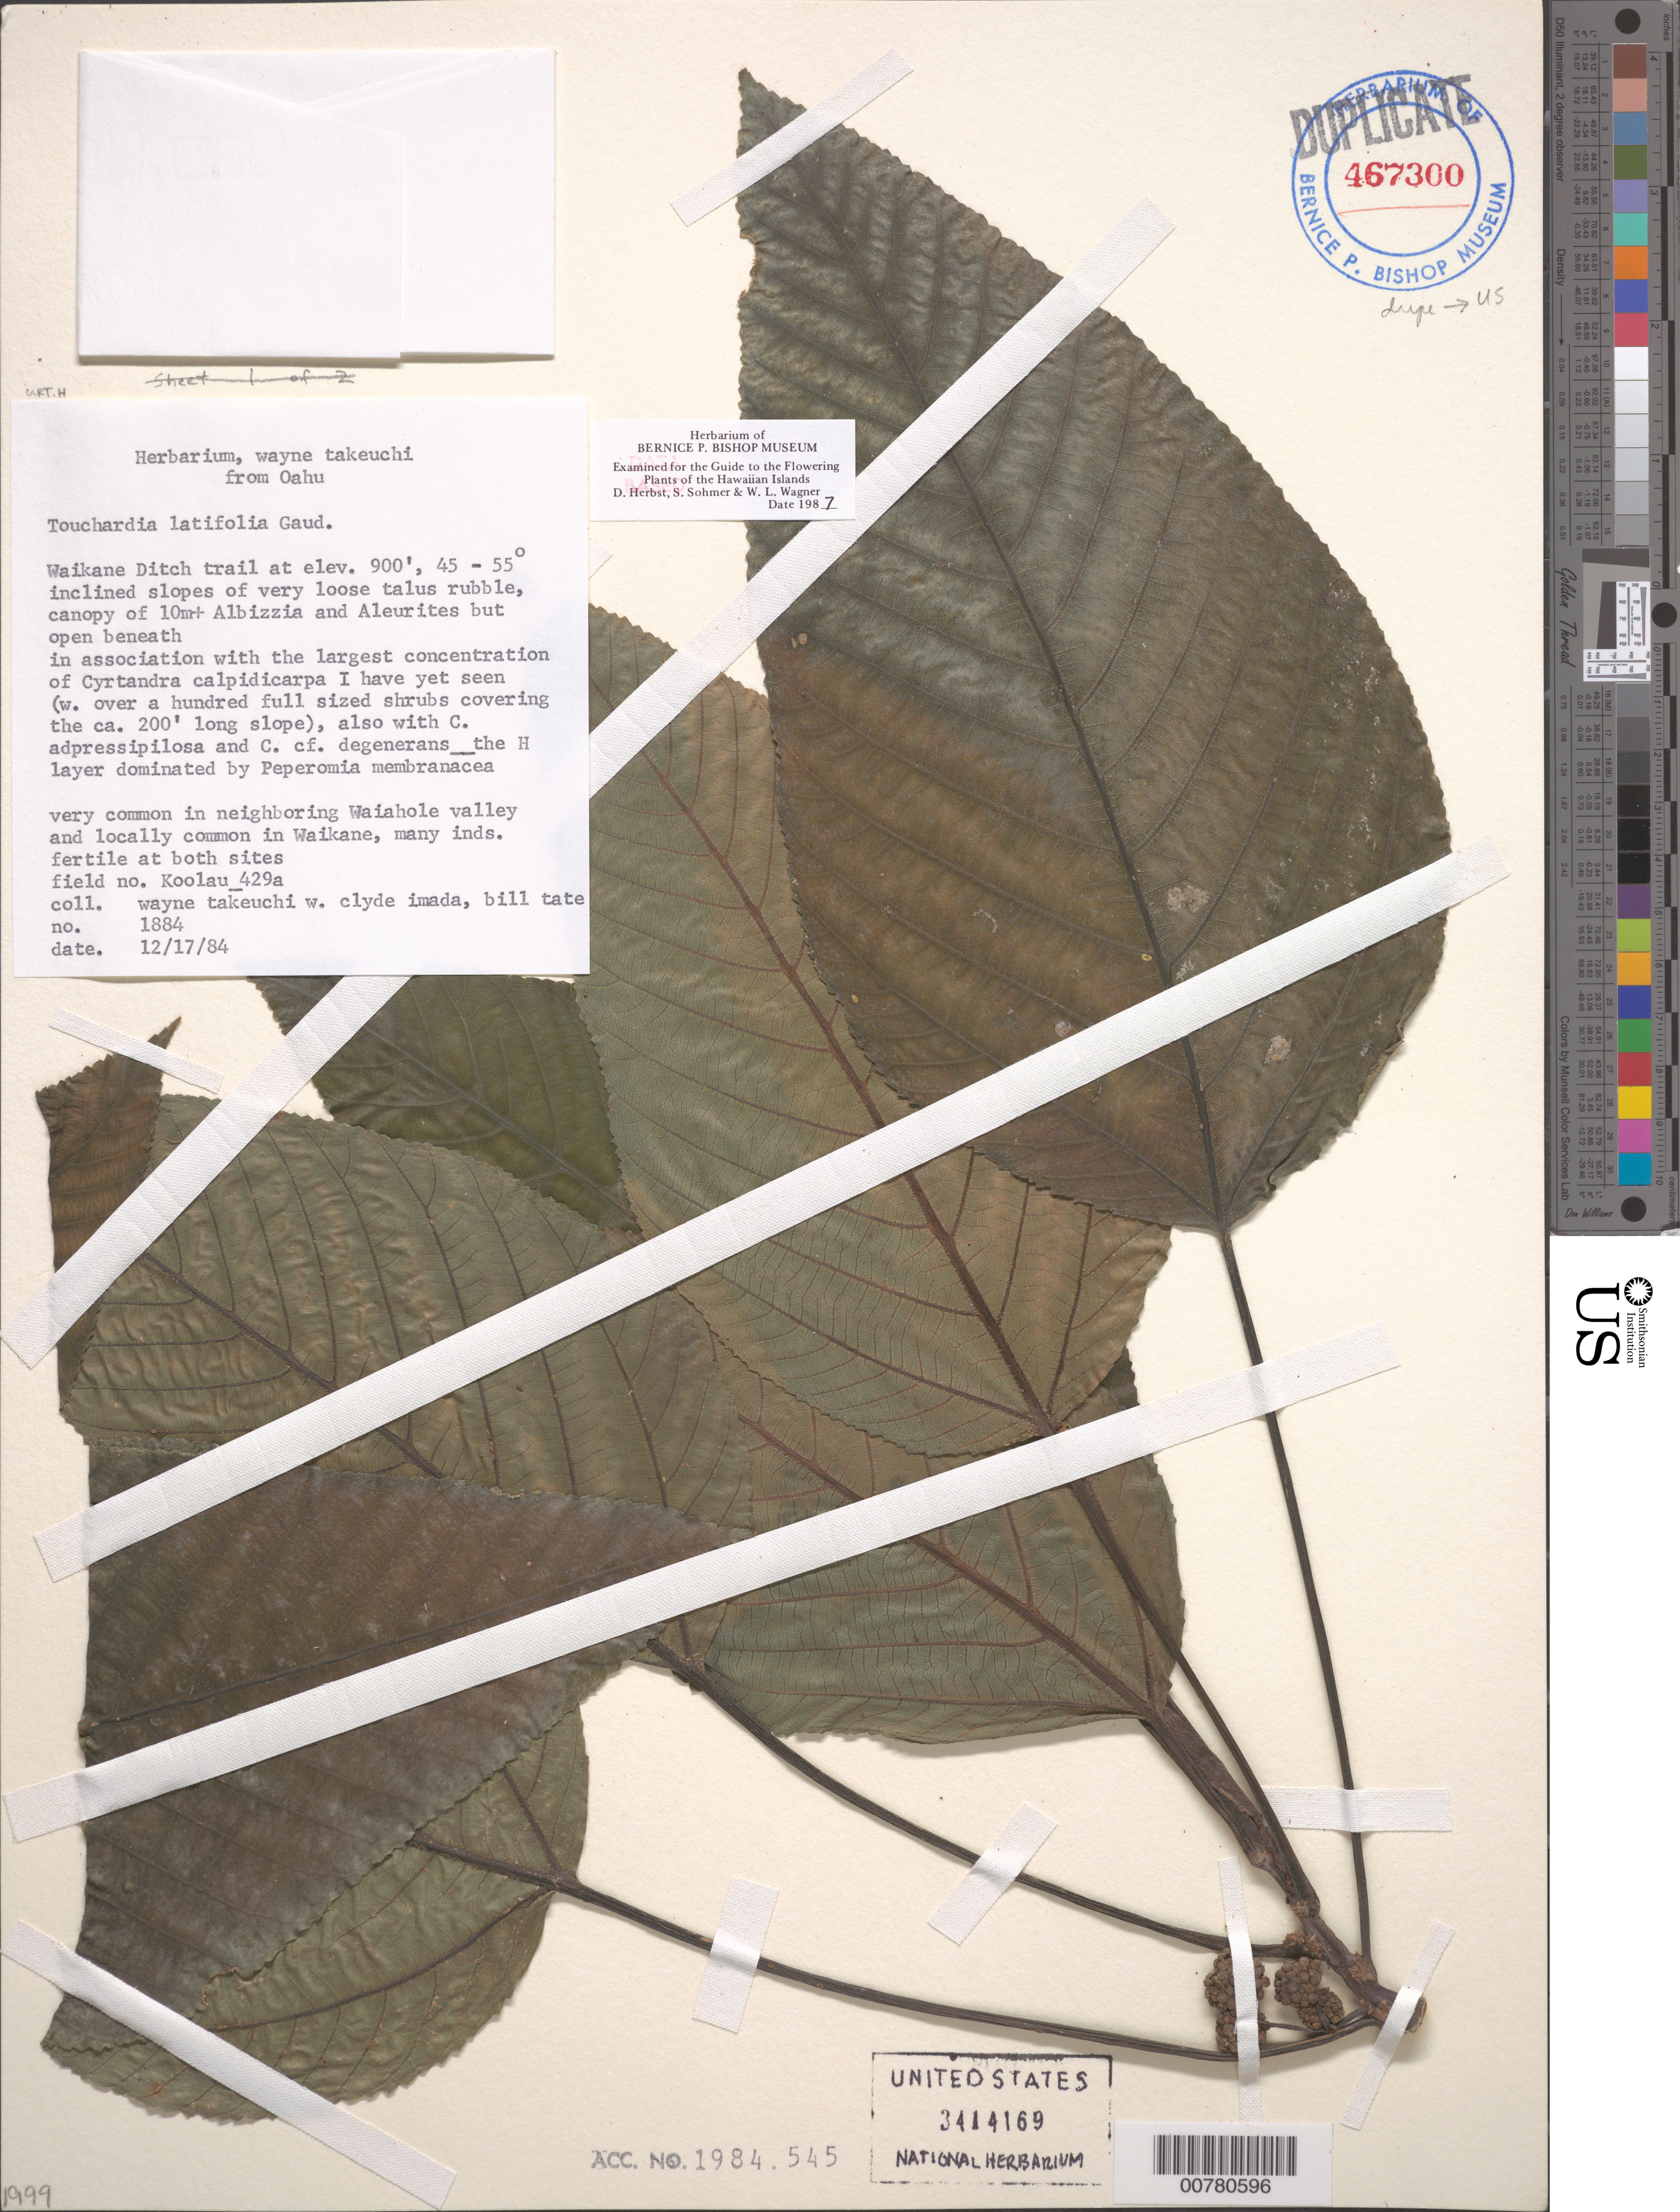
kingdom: Plantae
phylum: Tracheophyta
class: Magnoliopsida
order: Rosales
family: Urticaceae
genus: Touchardia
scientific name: Touchardia latifolia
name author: Gaudich.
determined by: Wagner, W. L.; Herbst, D. R.; Sohmer, S. H.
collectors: W. N. Takeuchi, C. Imada & B. Tate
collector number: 1884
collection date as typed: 17 Dec 1984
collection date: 1984-12-17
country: United States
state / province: Hawaii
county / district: Honolulu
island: Oahu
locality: Waikane Ditch trail.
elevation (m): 274.3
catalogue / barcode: US 3414169